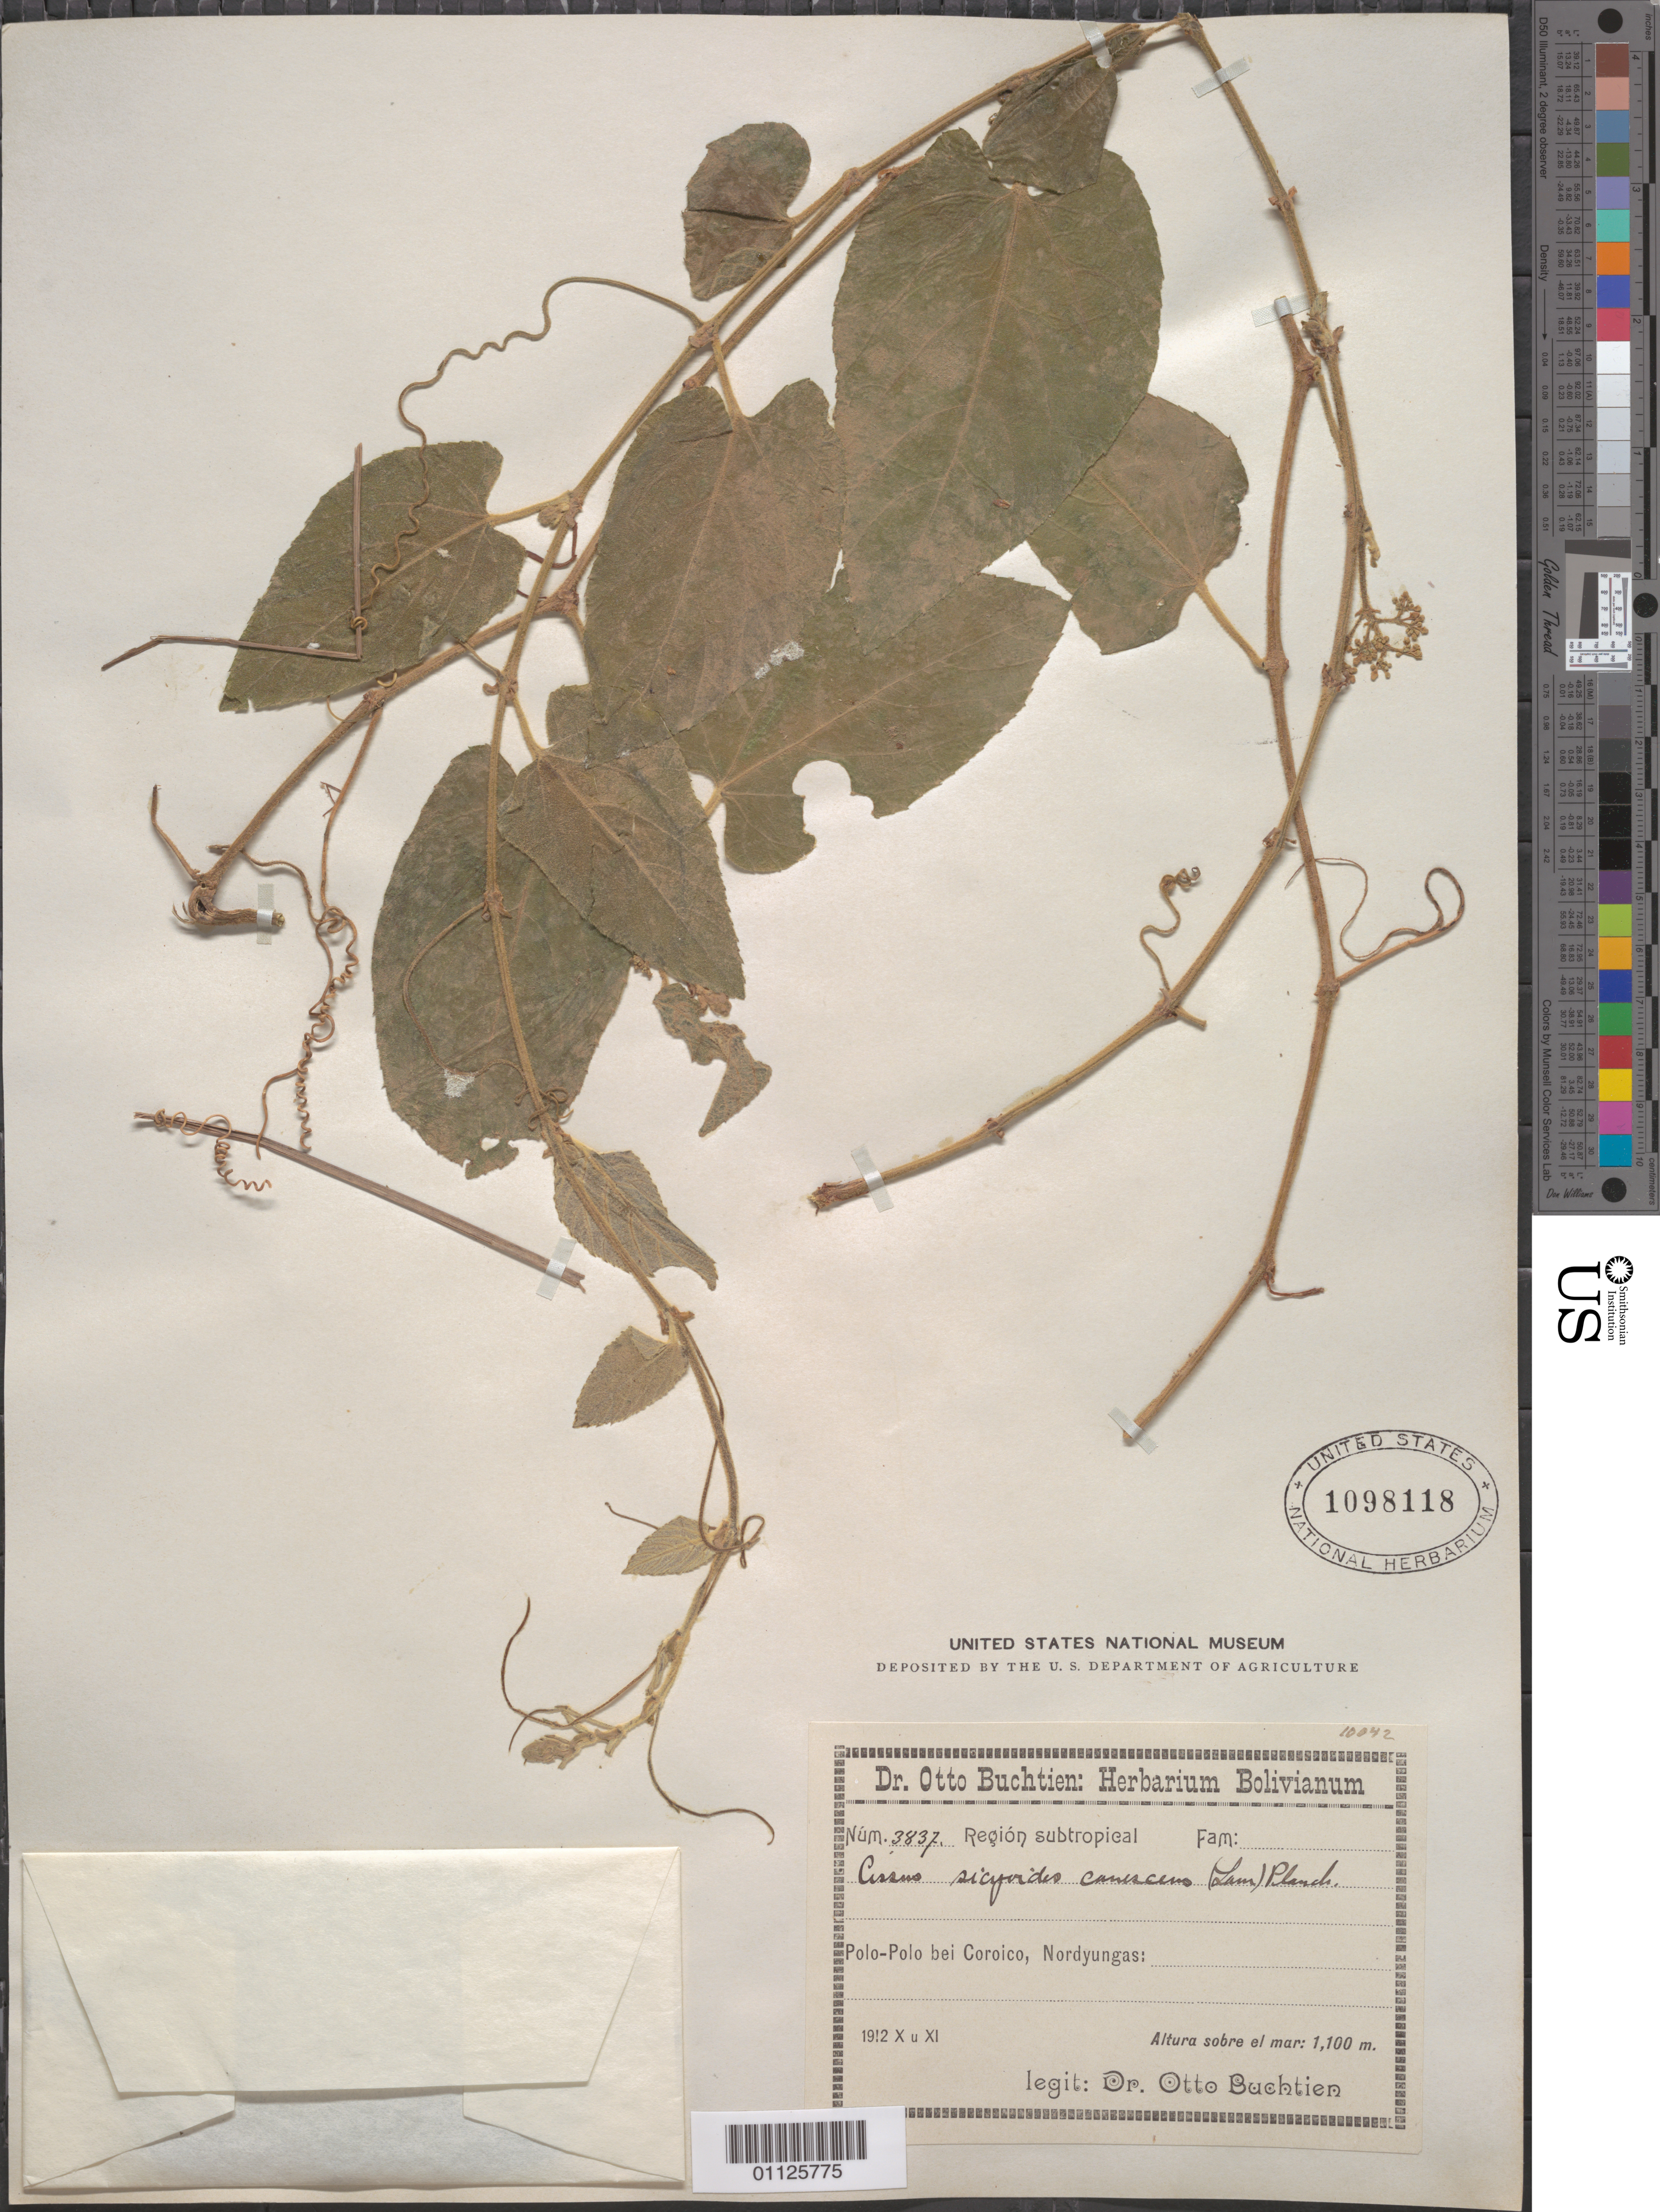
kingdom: Plantae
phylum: Tracheophyta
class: Magnoliopsida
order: Vitales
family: Vitaceae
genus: Cissus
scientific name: Cissus verticillata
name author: (L.) Nicolson & C.E. Jarvis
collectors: O. Buchtien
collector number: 3837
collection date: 1912-10/1912-11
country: Bolivia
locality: Polo-Polo bei Coroico, Nordyungas.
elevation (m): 1100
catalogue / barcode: US 1098118